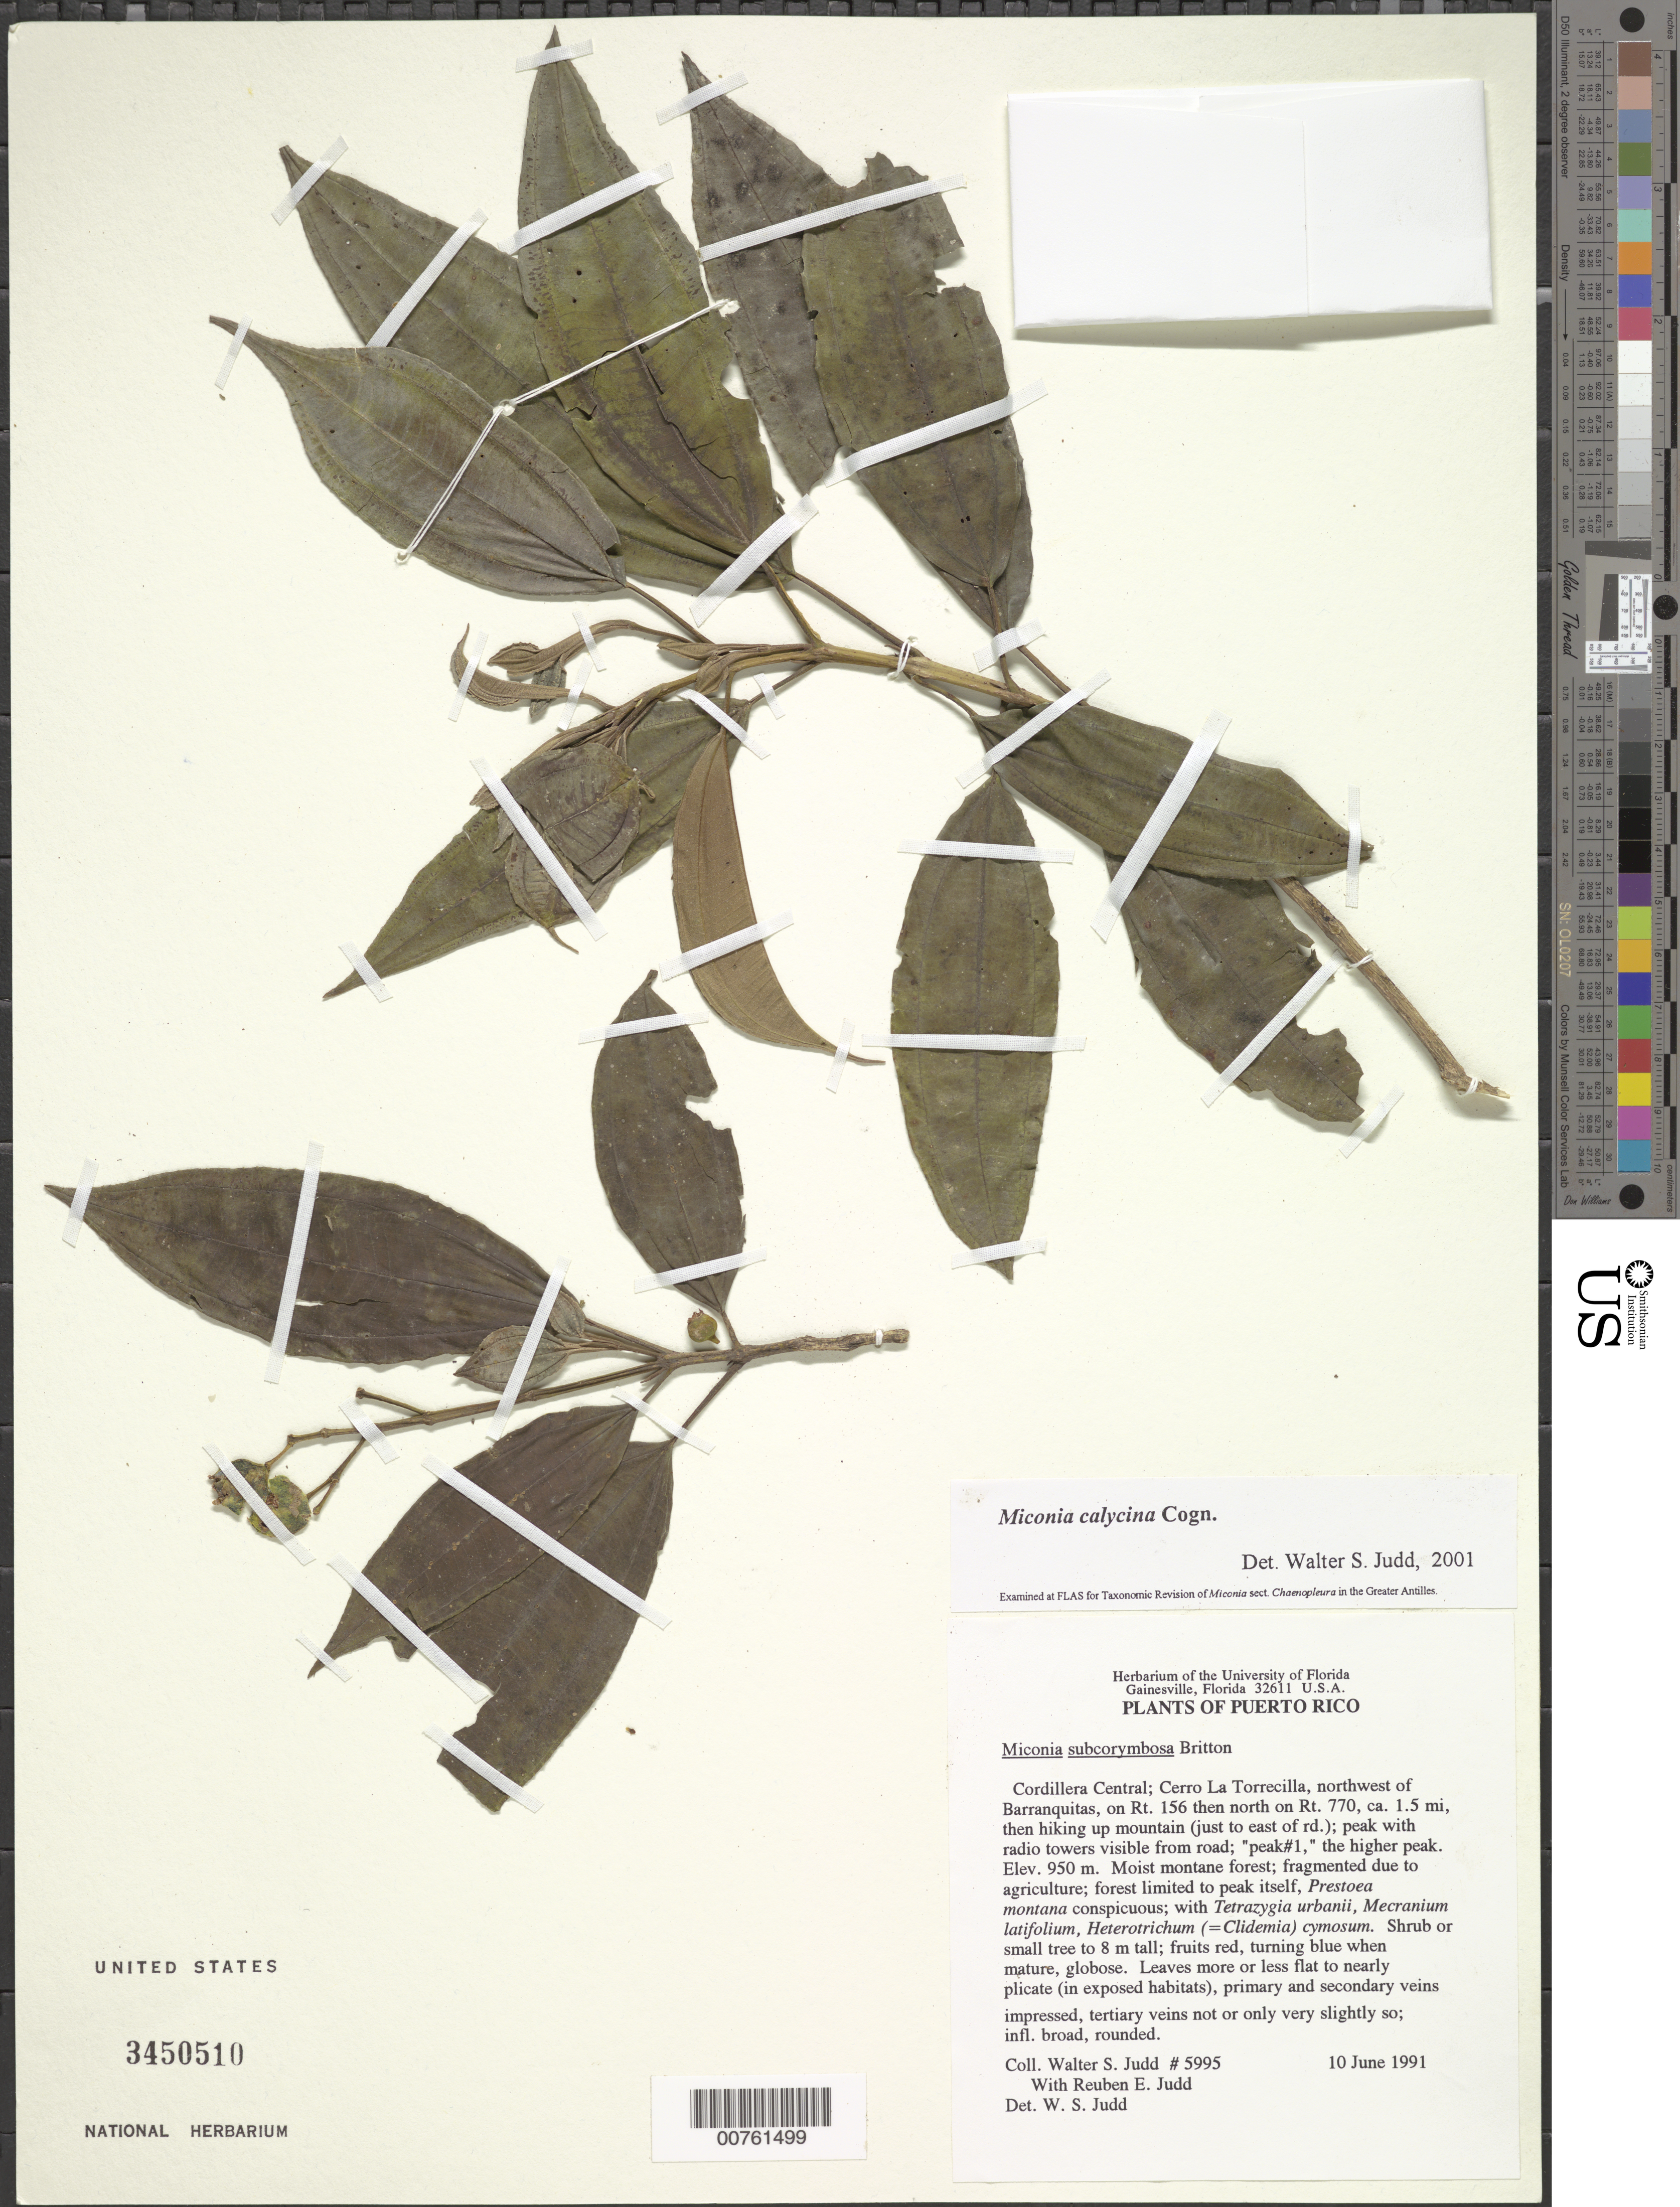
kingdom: Plantae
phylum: Tracheophyta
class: Magnoliopsida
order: Myrtales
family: Melastomataceae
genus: Miconia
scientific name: Miconia calycina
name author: Cogn.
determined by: Judd, Walter S.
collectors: W. S. Judd & R. Judd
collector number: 5995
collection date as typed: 10 Jun 1991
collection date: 1991-06-10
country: Puerto Rico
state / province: Barranquitas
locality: Cordillera Central: Cerro La Torrecilla, NW of Barranquitas, on Rt. 156 then N on Rt. 770, ca. 1.5 mi., then up mountain (just to E of road); peak with radio towers visible from road; peak #1 the higher peak.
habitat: Moist montane forest forest; fragmented due to agriculture; forest limited to peak itself.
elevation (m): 950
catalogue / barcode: US 3450510